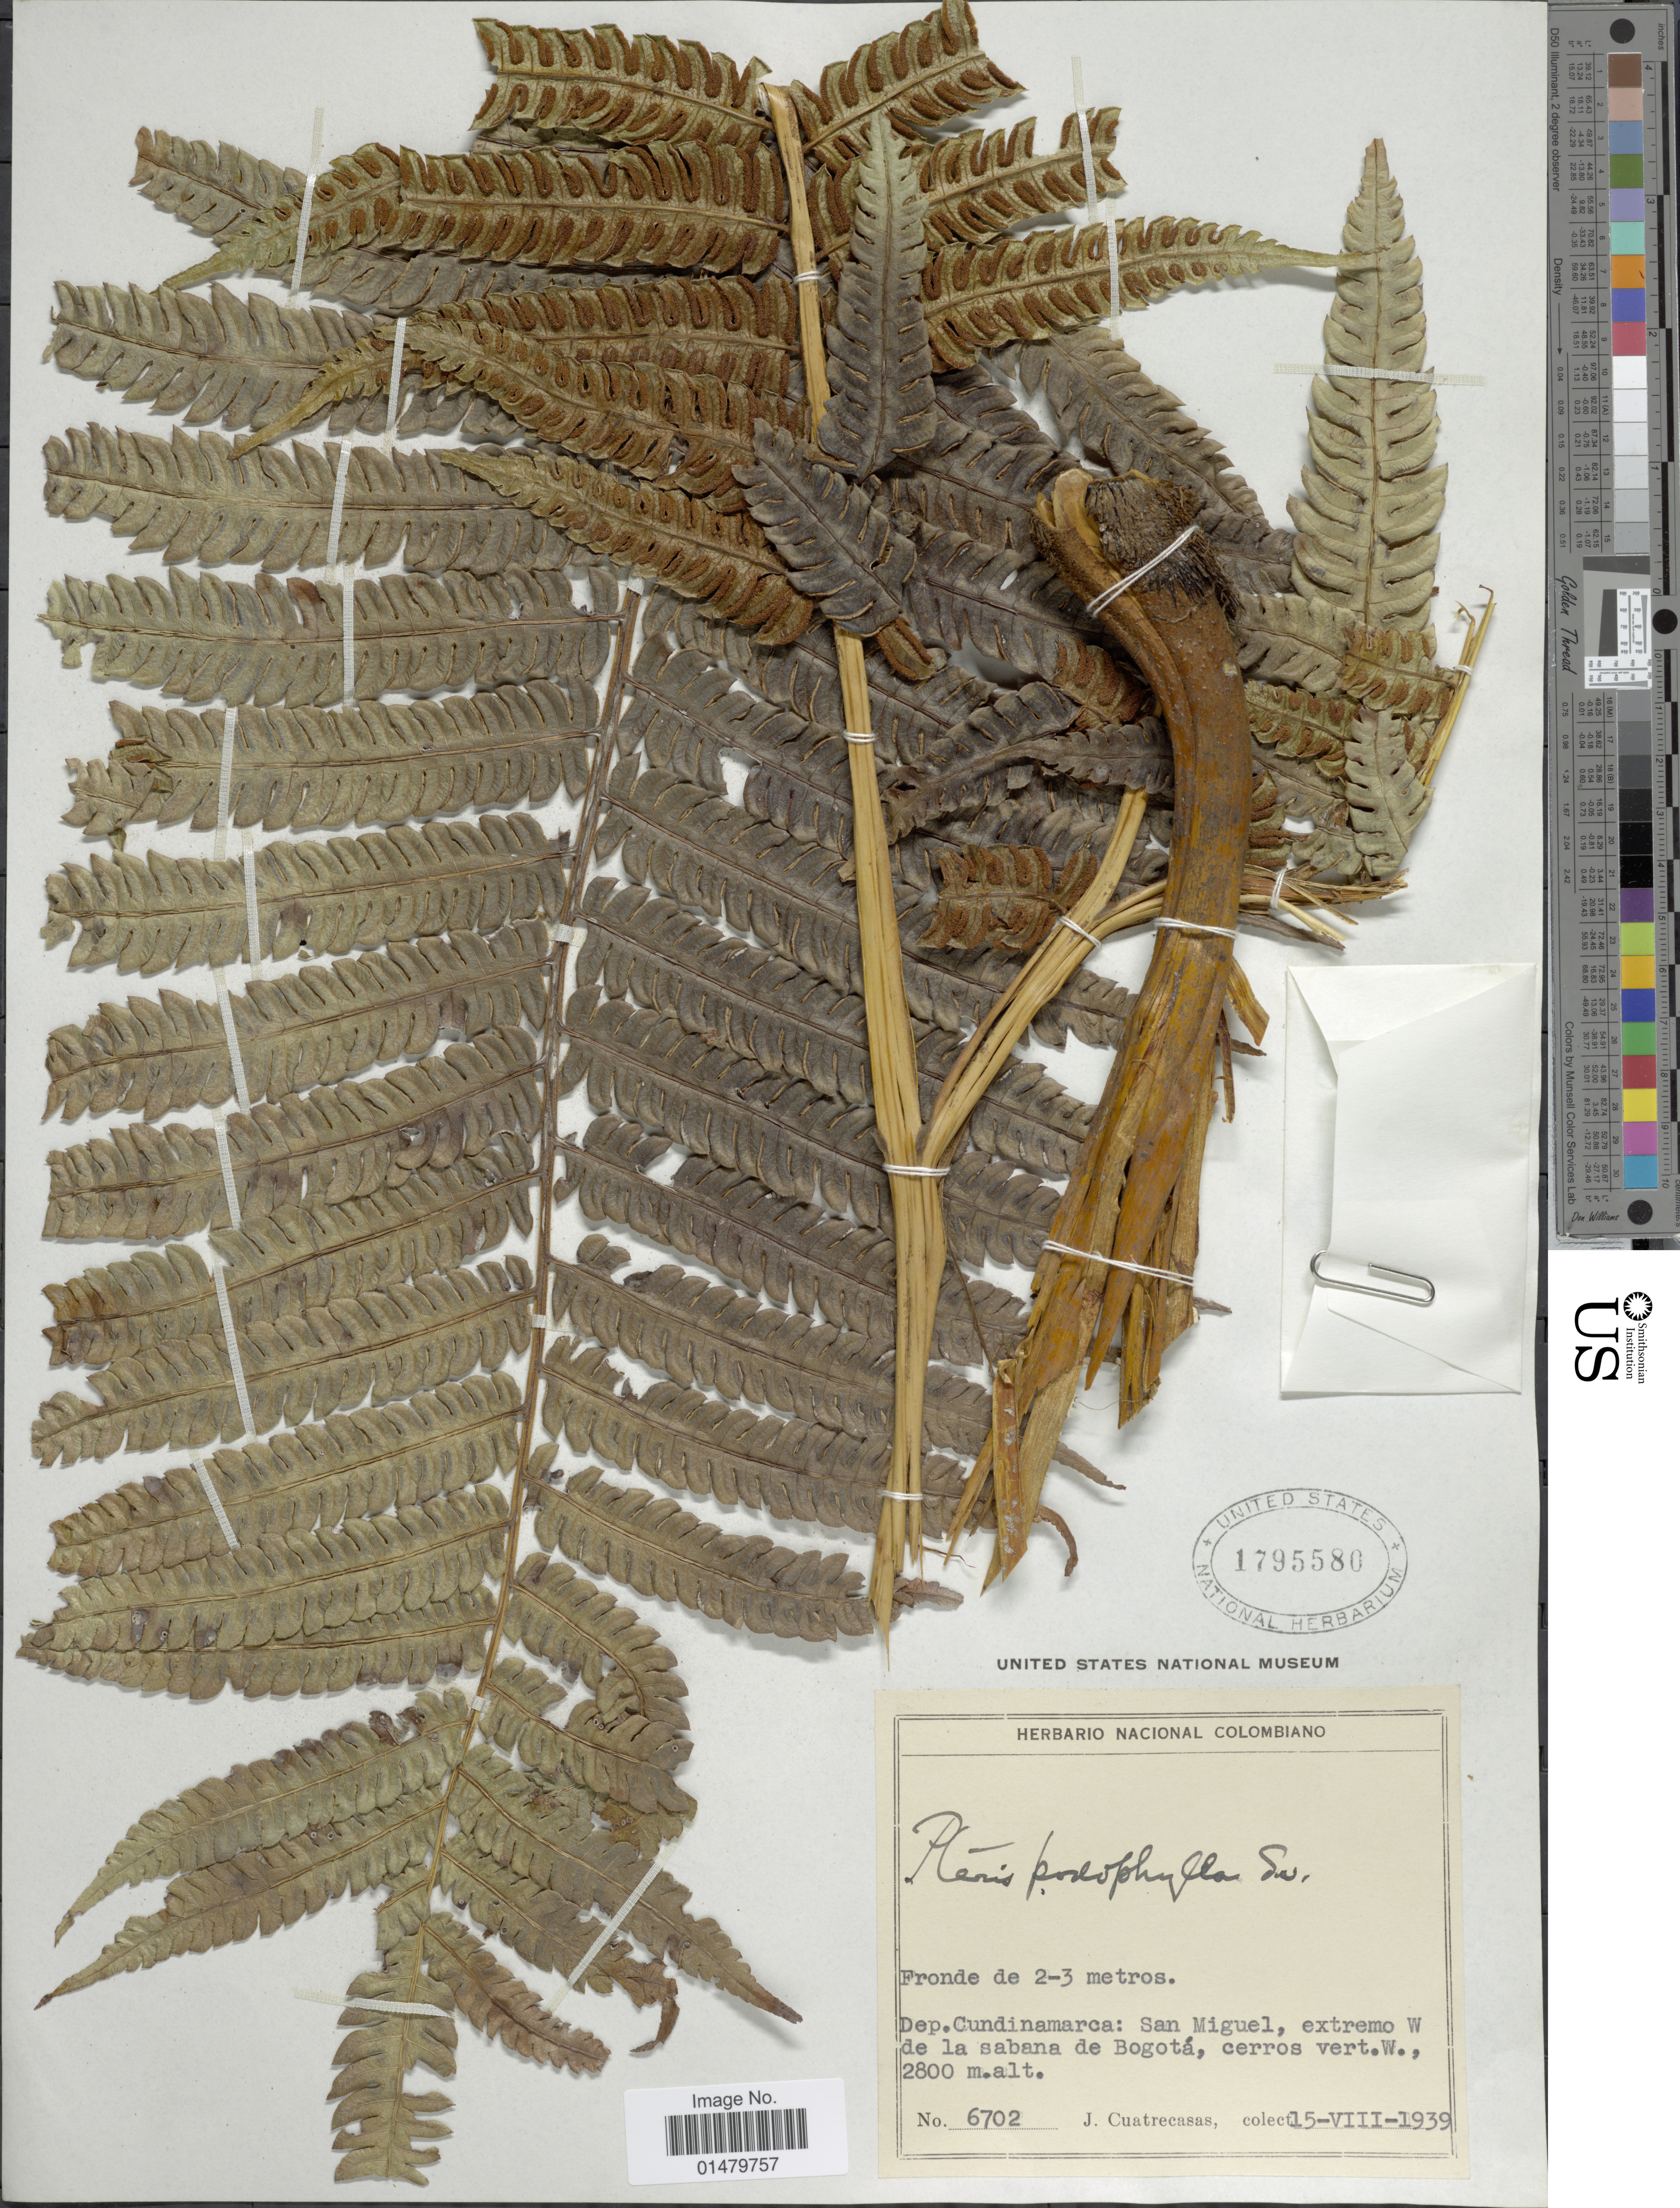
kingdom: Plantae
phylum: Tracheophyta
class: Polypodiopsida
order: Polypodiales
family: Pteridaceae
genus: Pteris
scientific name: Pteris podophylla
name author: Sw.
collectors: J. Cuatrecasas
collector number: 6702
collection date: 1939-08-15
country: Colombia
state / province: Cundinamarca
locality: Dep. Cundinamarca: San Miguel, extremo W de la sabana de Bogota, cerros vert. W.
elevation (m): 2800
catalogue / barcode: US 1795580